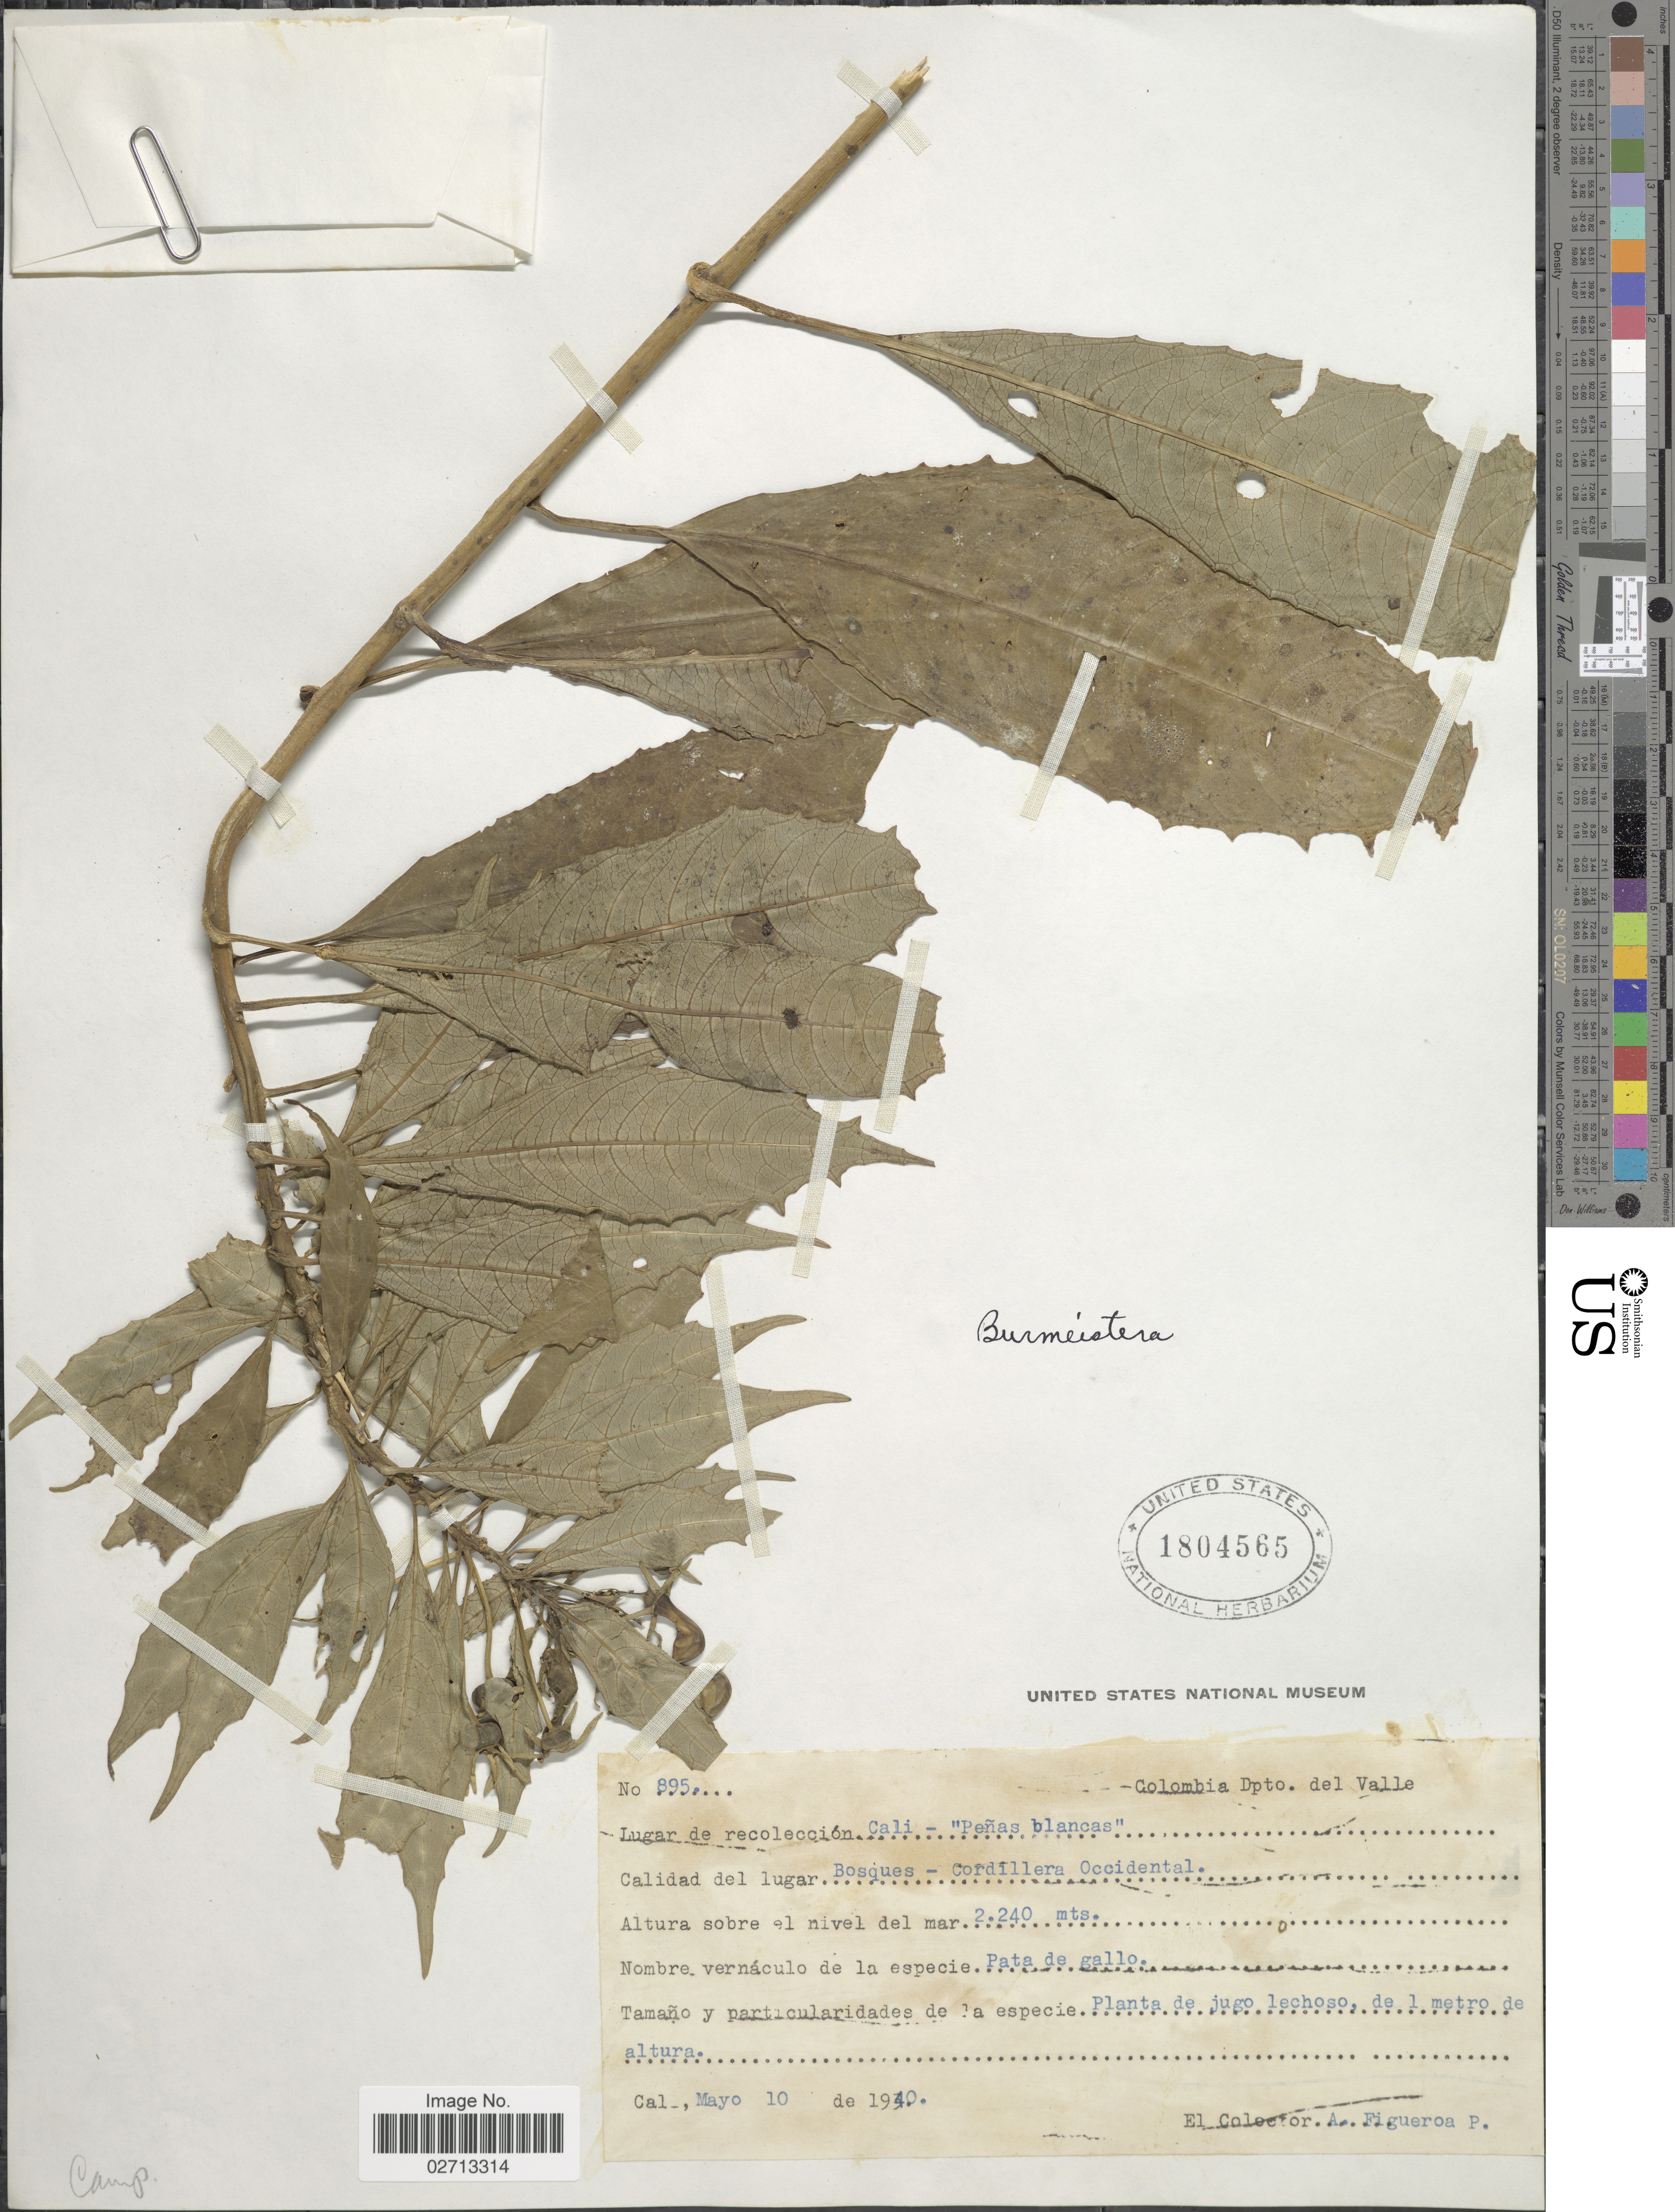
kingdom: Plantae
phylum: Tracheophyta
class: Magnoliopsida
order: Asterales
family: Campanulaceae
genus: Burmeistera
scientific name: Burmeistera sp.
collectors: A. Figueroa-Potes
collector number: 895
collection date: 1940-05-10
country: Colombia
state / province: Valle del Cauca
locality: Dpto. del Valle. Cali - "Penas blancas".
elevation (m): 2240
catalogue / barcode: US 1804565